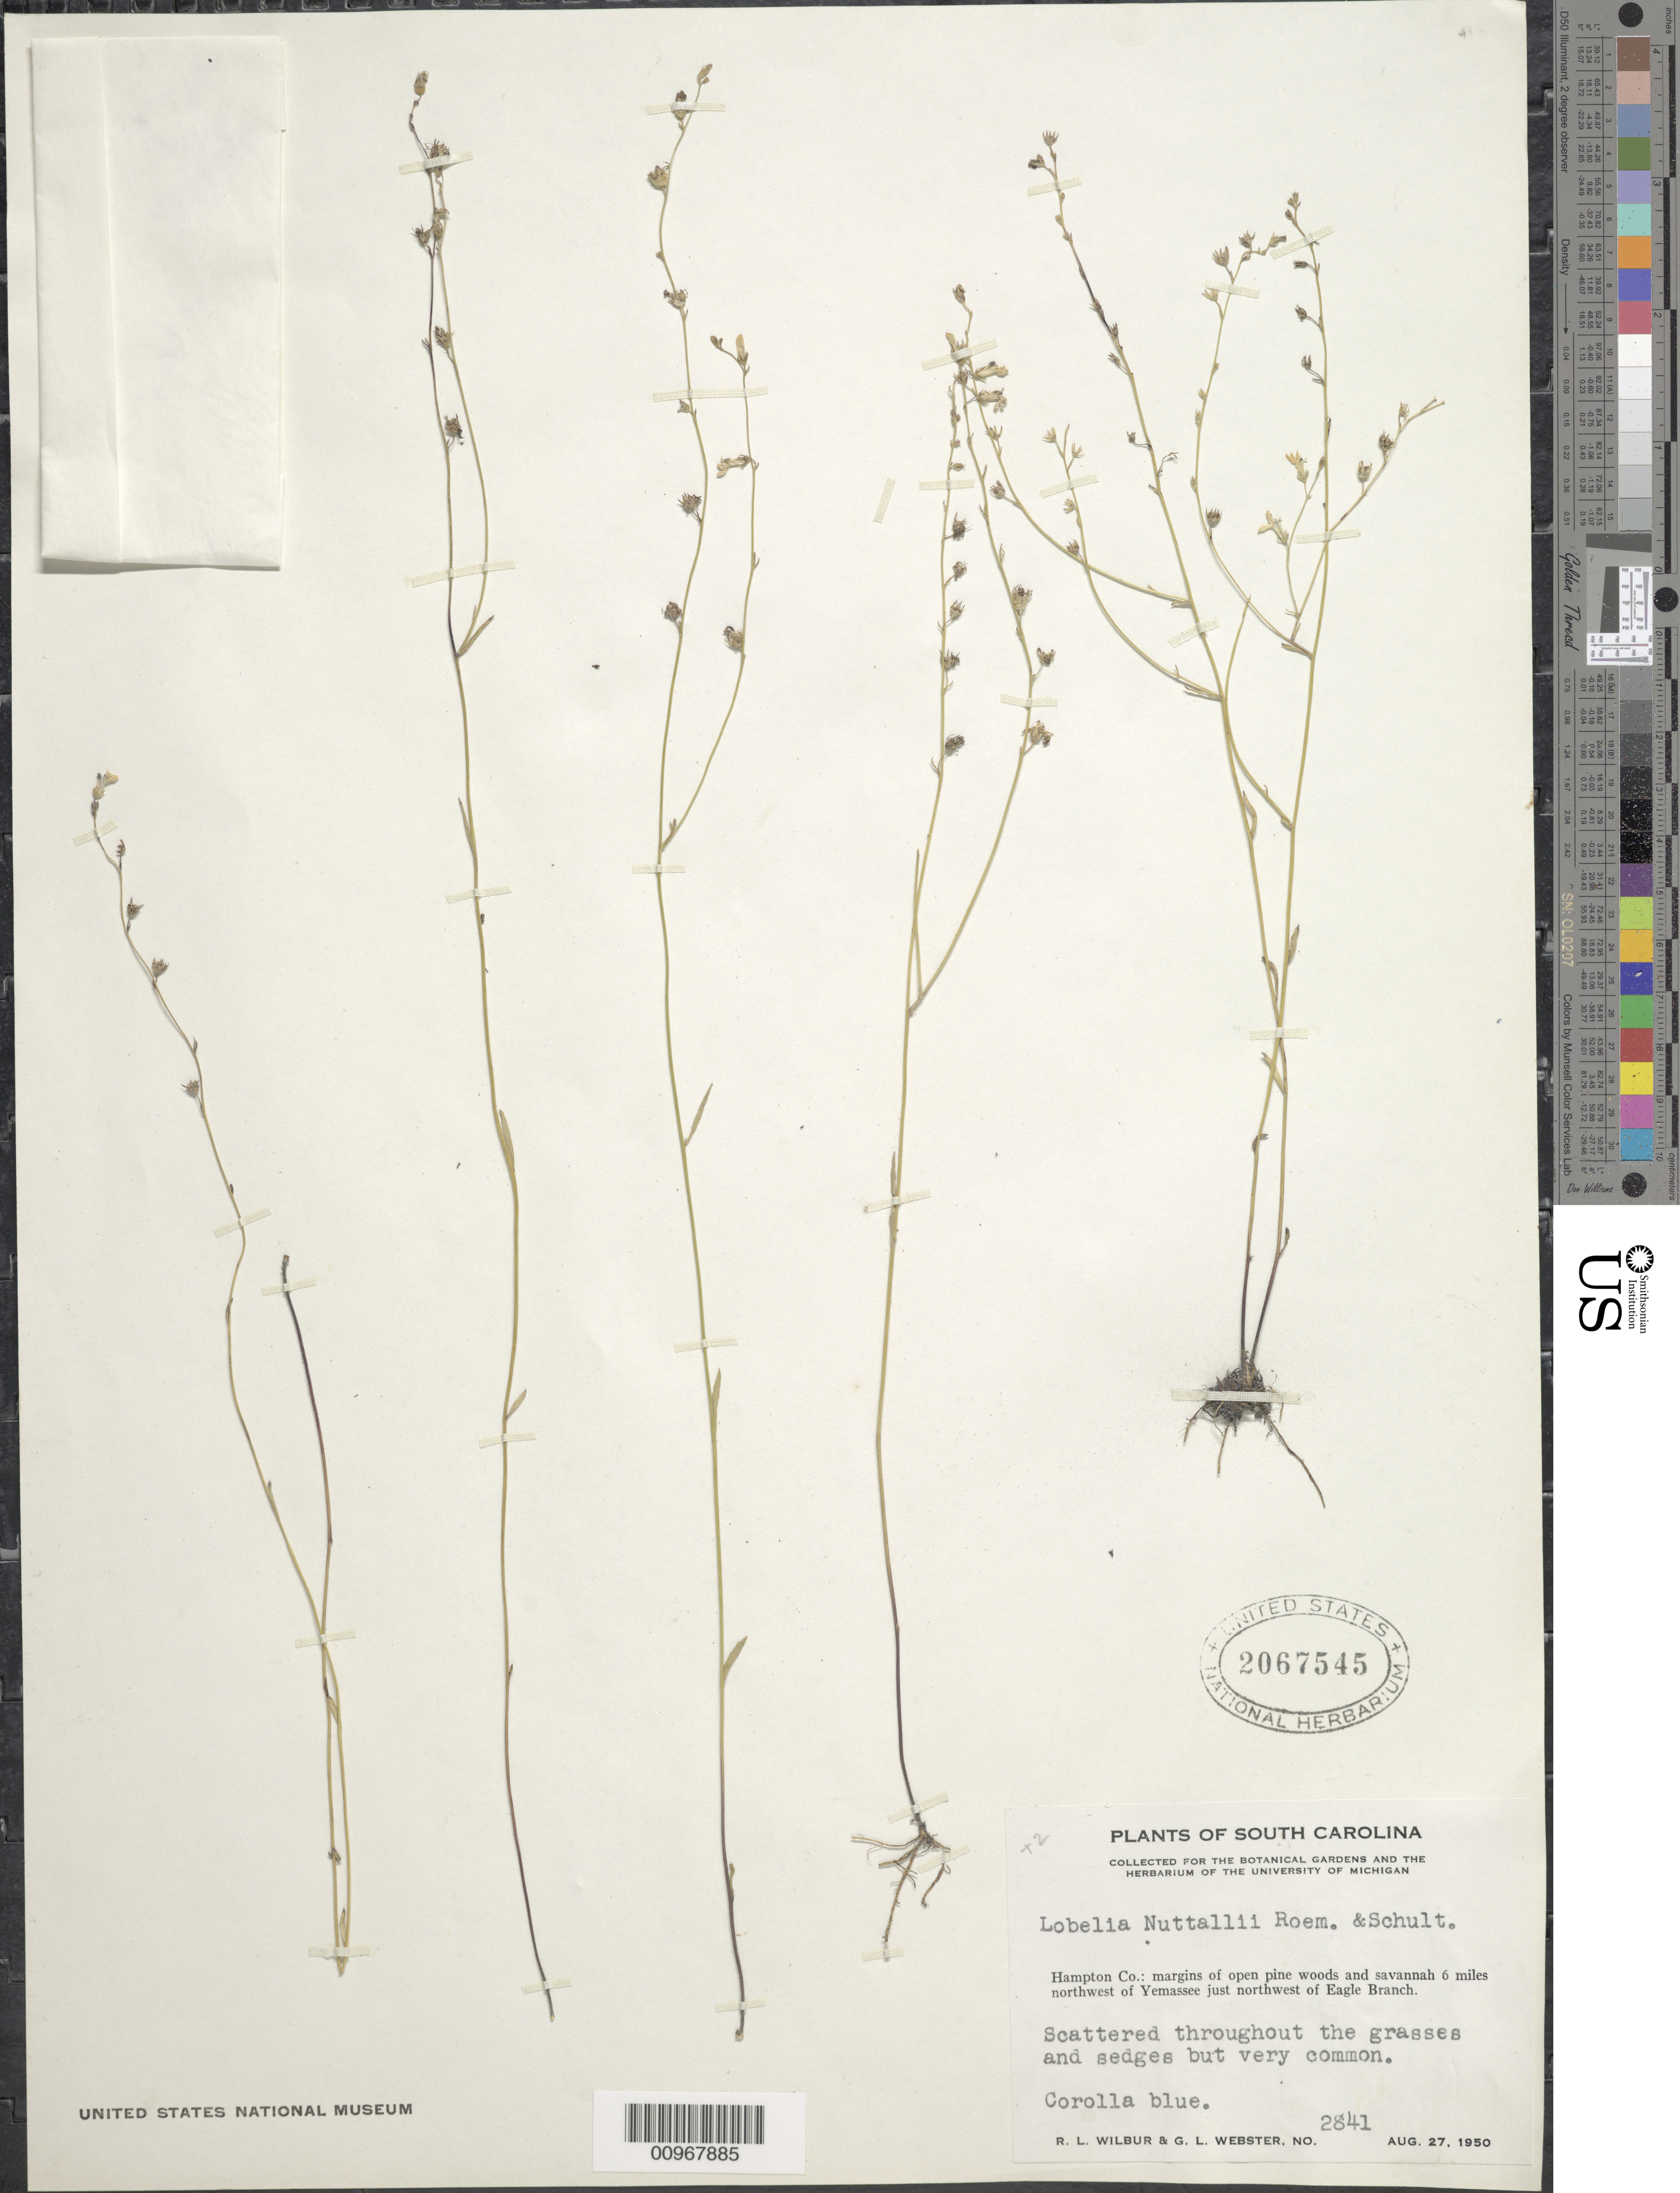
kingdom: Plantae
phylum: Tracheophyta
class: Magnoliopsida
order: Asterales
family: Campanulaceae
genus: Lobelia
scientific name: Lobelia nuttallii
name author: Schult.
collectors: R. L. Wilbur & G. L. Webster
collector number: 2841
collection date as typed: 27 Aug 1950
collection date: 1950-08-27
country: United States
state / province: South Carolina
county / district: Hampton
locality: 6 mi NW of Yemassee, NW of Eagle Branch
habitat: Scattered throughout the grasses and sedges but very common.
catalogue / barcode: US 2067545